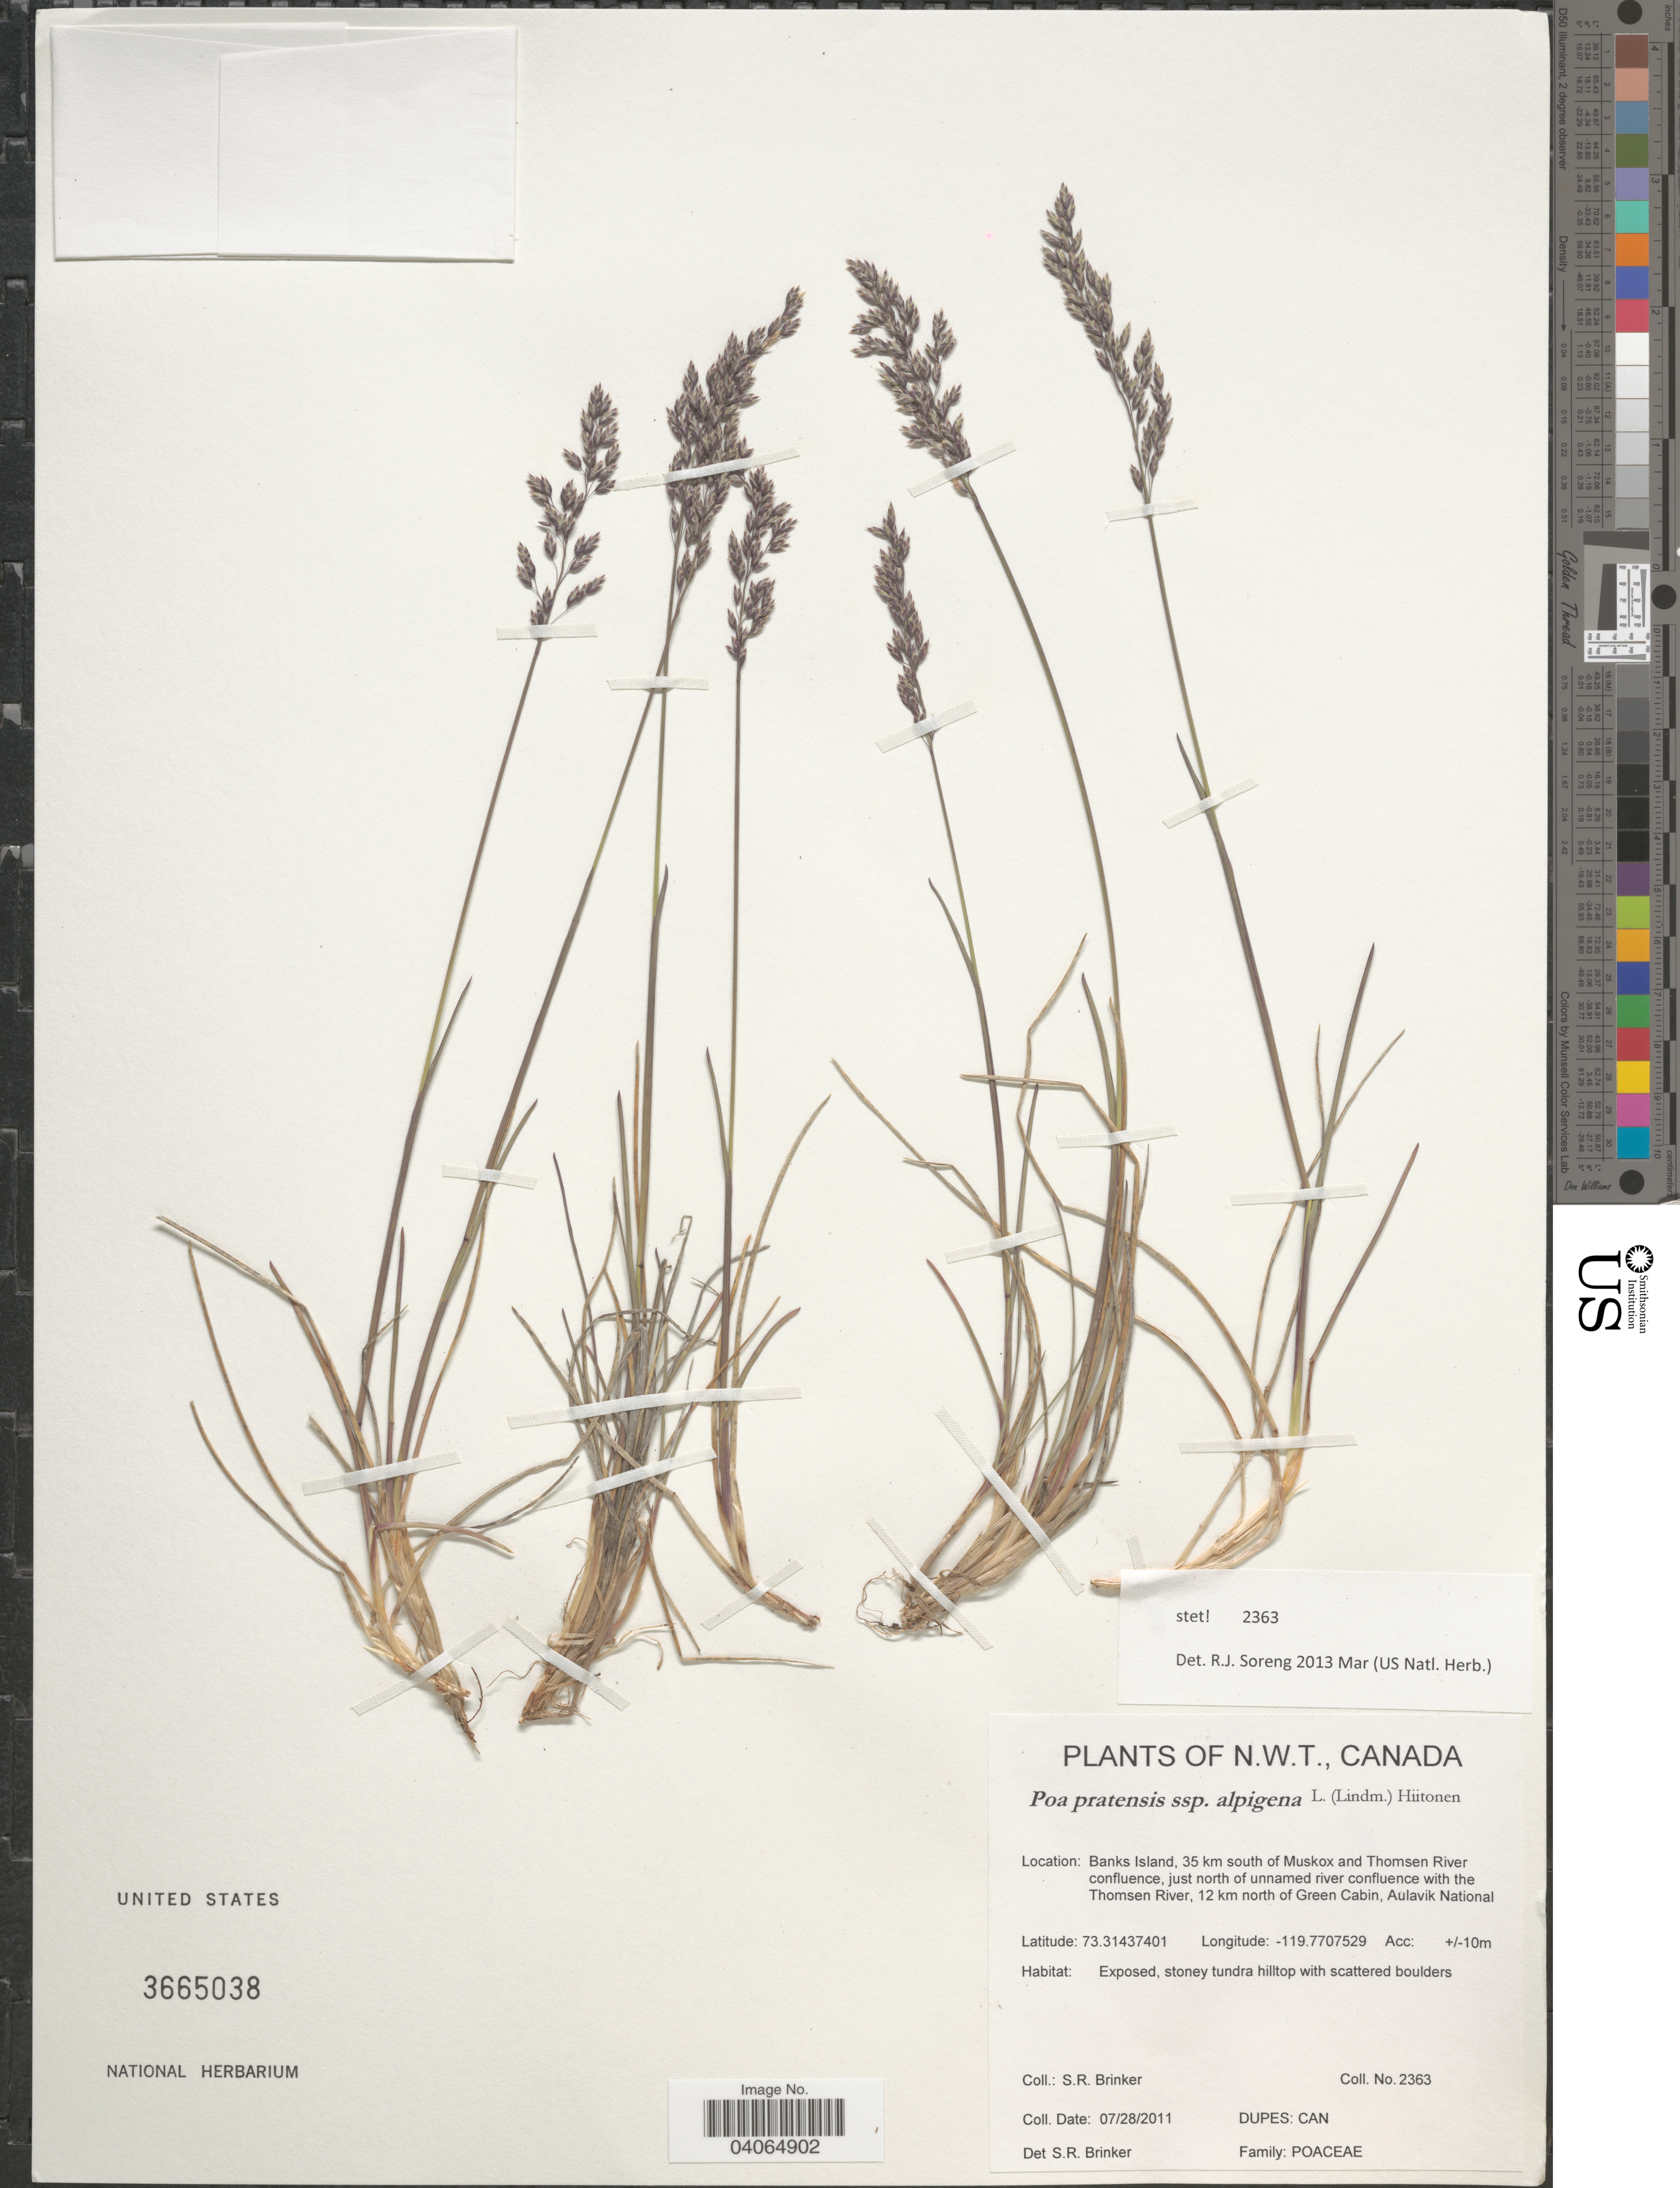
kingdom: Plantae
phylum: Tracheophyta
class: Liliopsida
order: Poales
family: Poaceae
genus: Poa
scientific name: Poa pratensis subsp. alpigena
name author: (Lindm.) Hiitonen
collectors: S. Brinker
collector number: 2363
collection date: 2011-07-28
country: Canada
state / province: Northwest Territories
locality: Banks Island, 35 km south of Muskox and Thomsen River confluence, just north of unnamed river confluence with the Thomsen River, 12 km north of Green Cabin, Aulavik National.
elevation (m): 10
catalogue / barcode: US 3665038